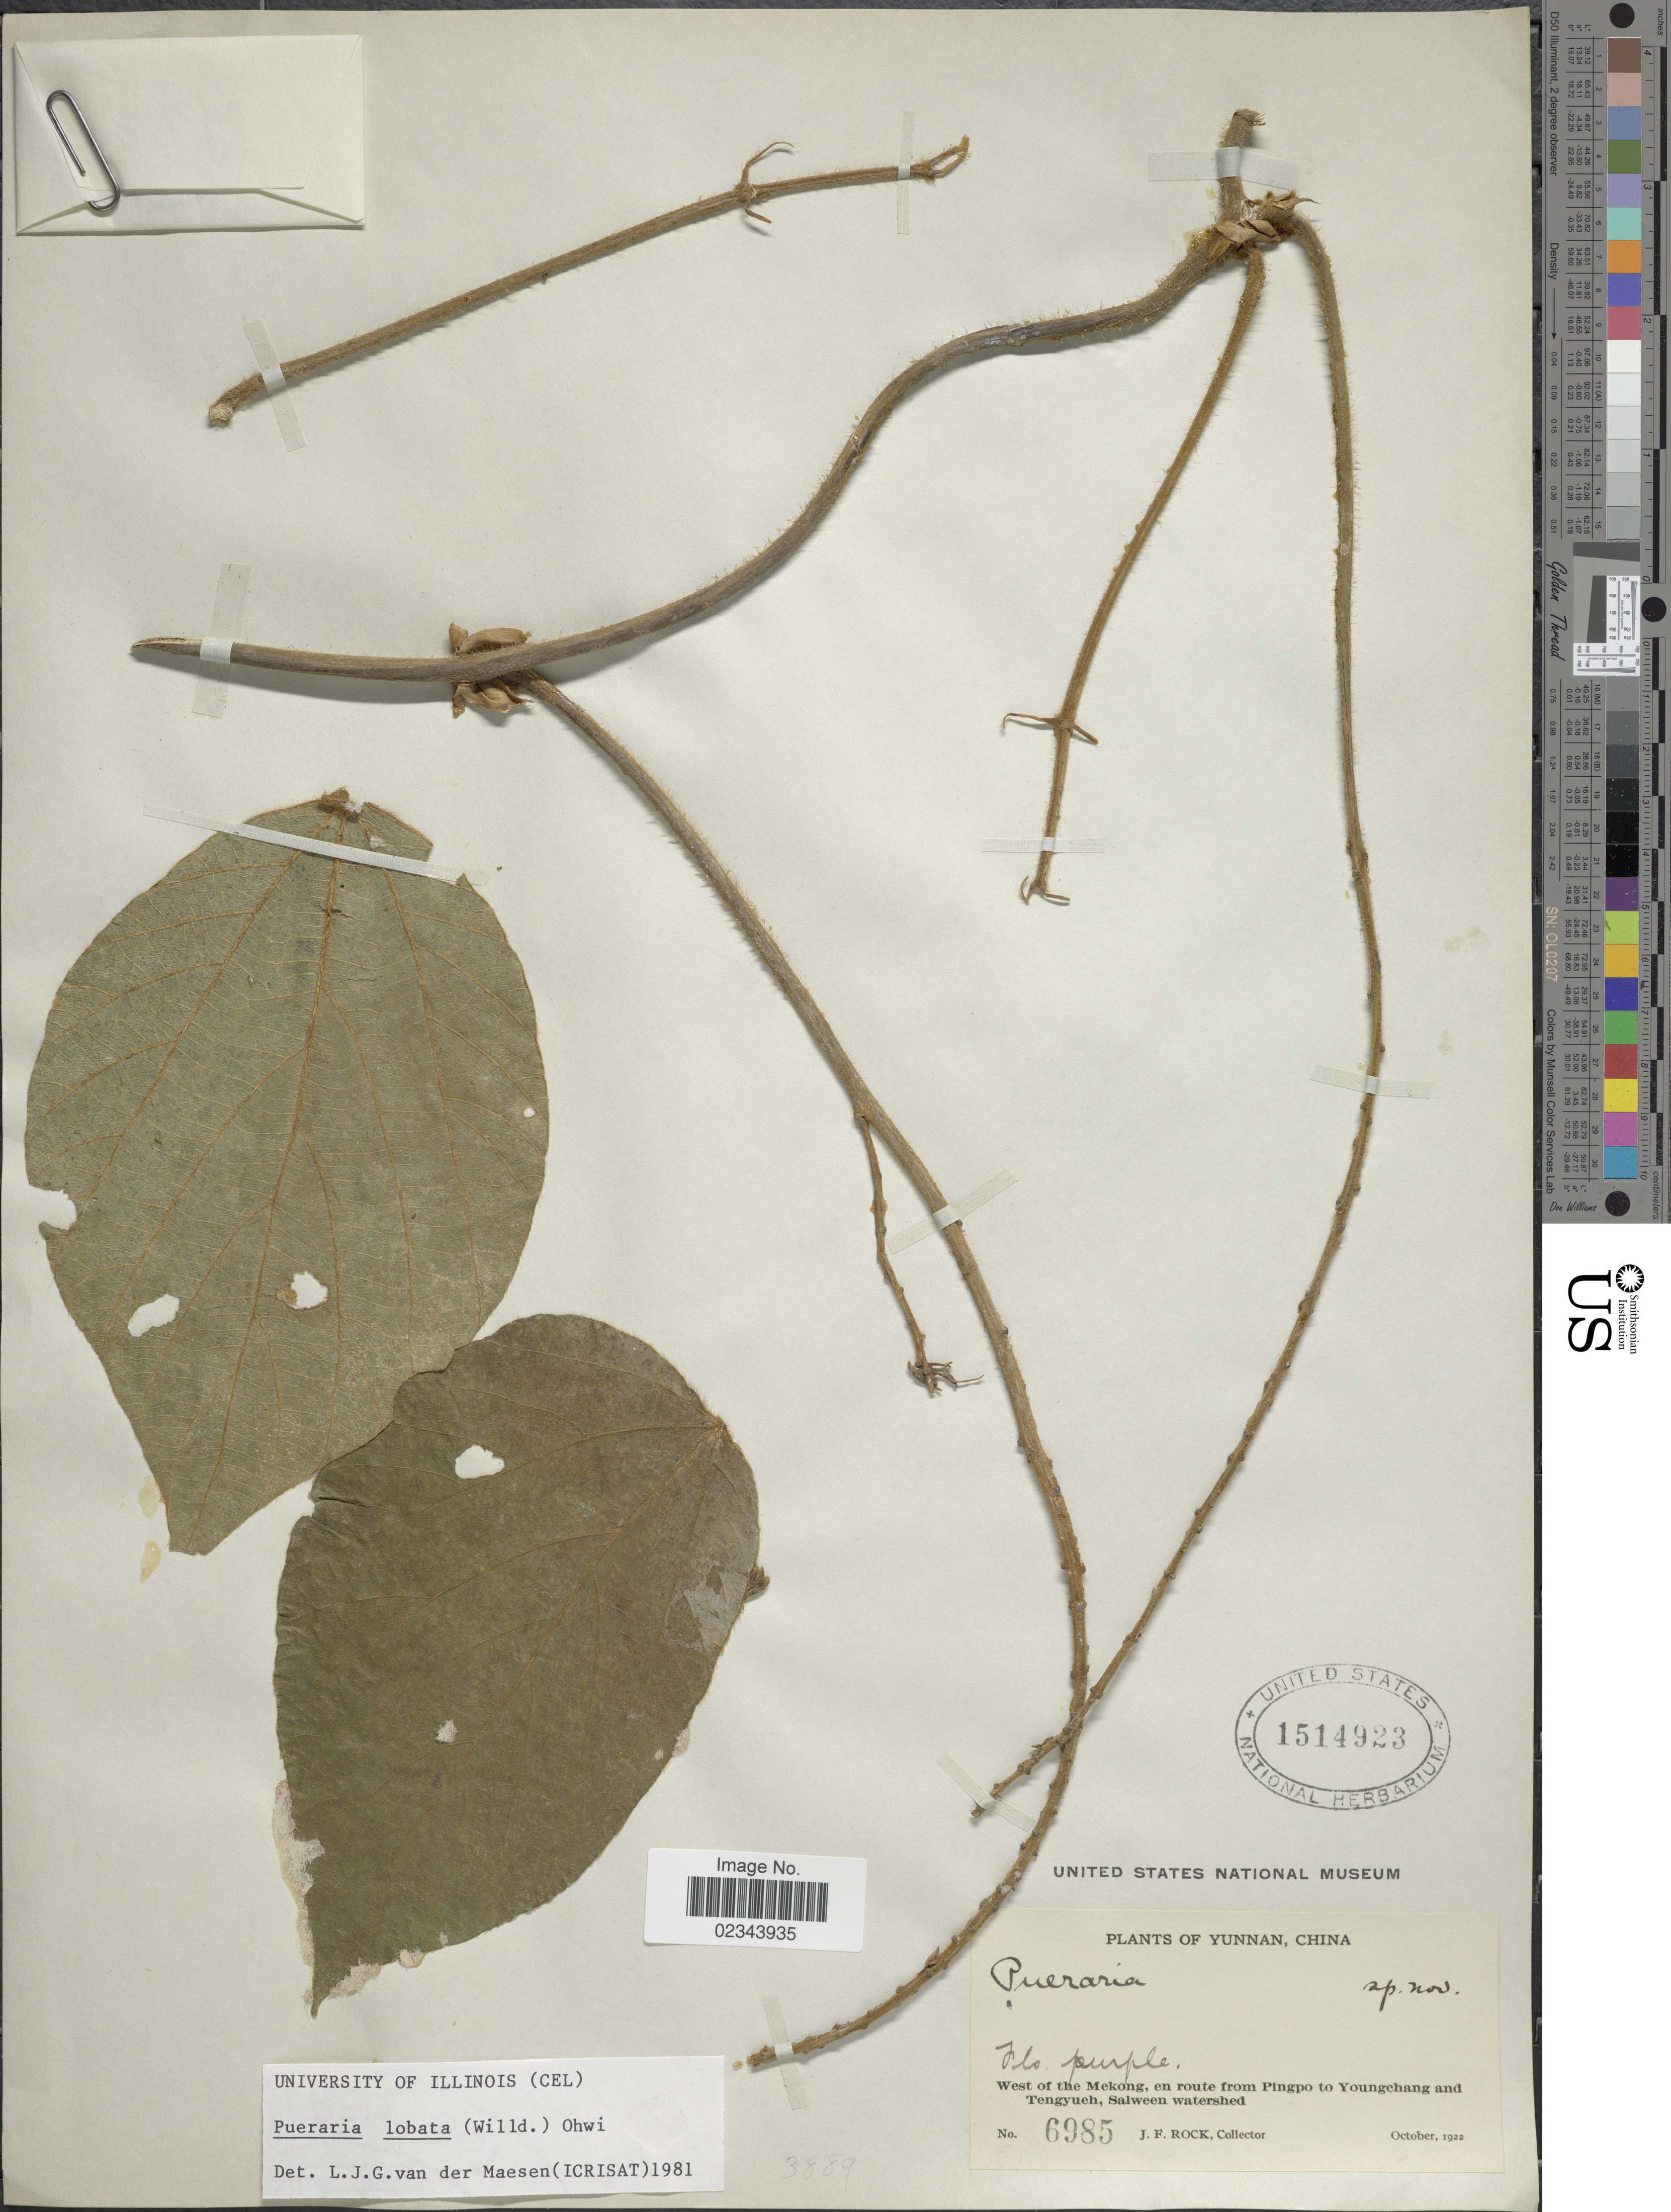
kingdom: Plantae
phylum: Tracheophyta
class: Magnoliopsida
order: Fabales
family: Fabaceae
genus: Pueraria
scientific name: Pueraria lobata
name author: (Willd.) Ohwi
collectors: J. Rock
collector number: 6985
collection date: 1922-10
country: China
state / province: Yunnan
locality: West of Mekong, en route from Pingpo to Youngchang and Tengyueh, Salween watershed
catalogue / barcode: US 1514923